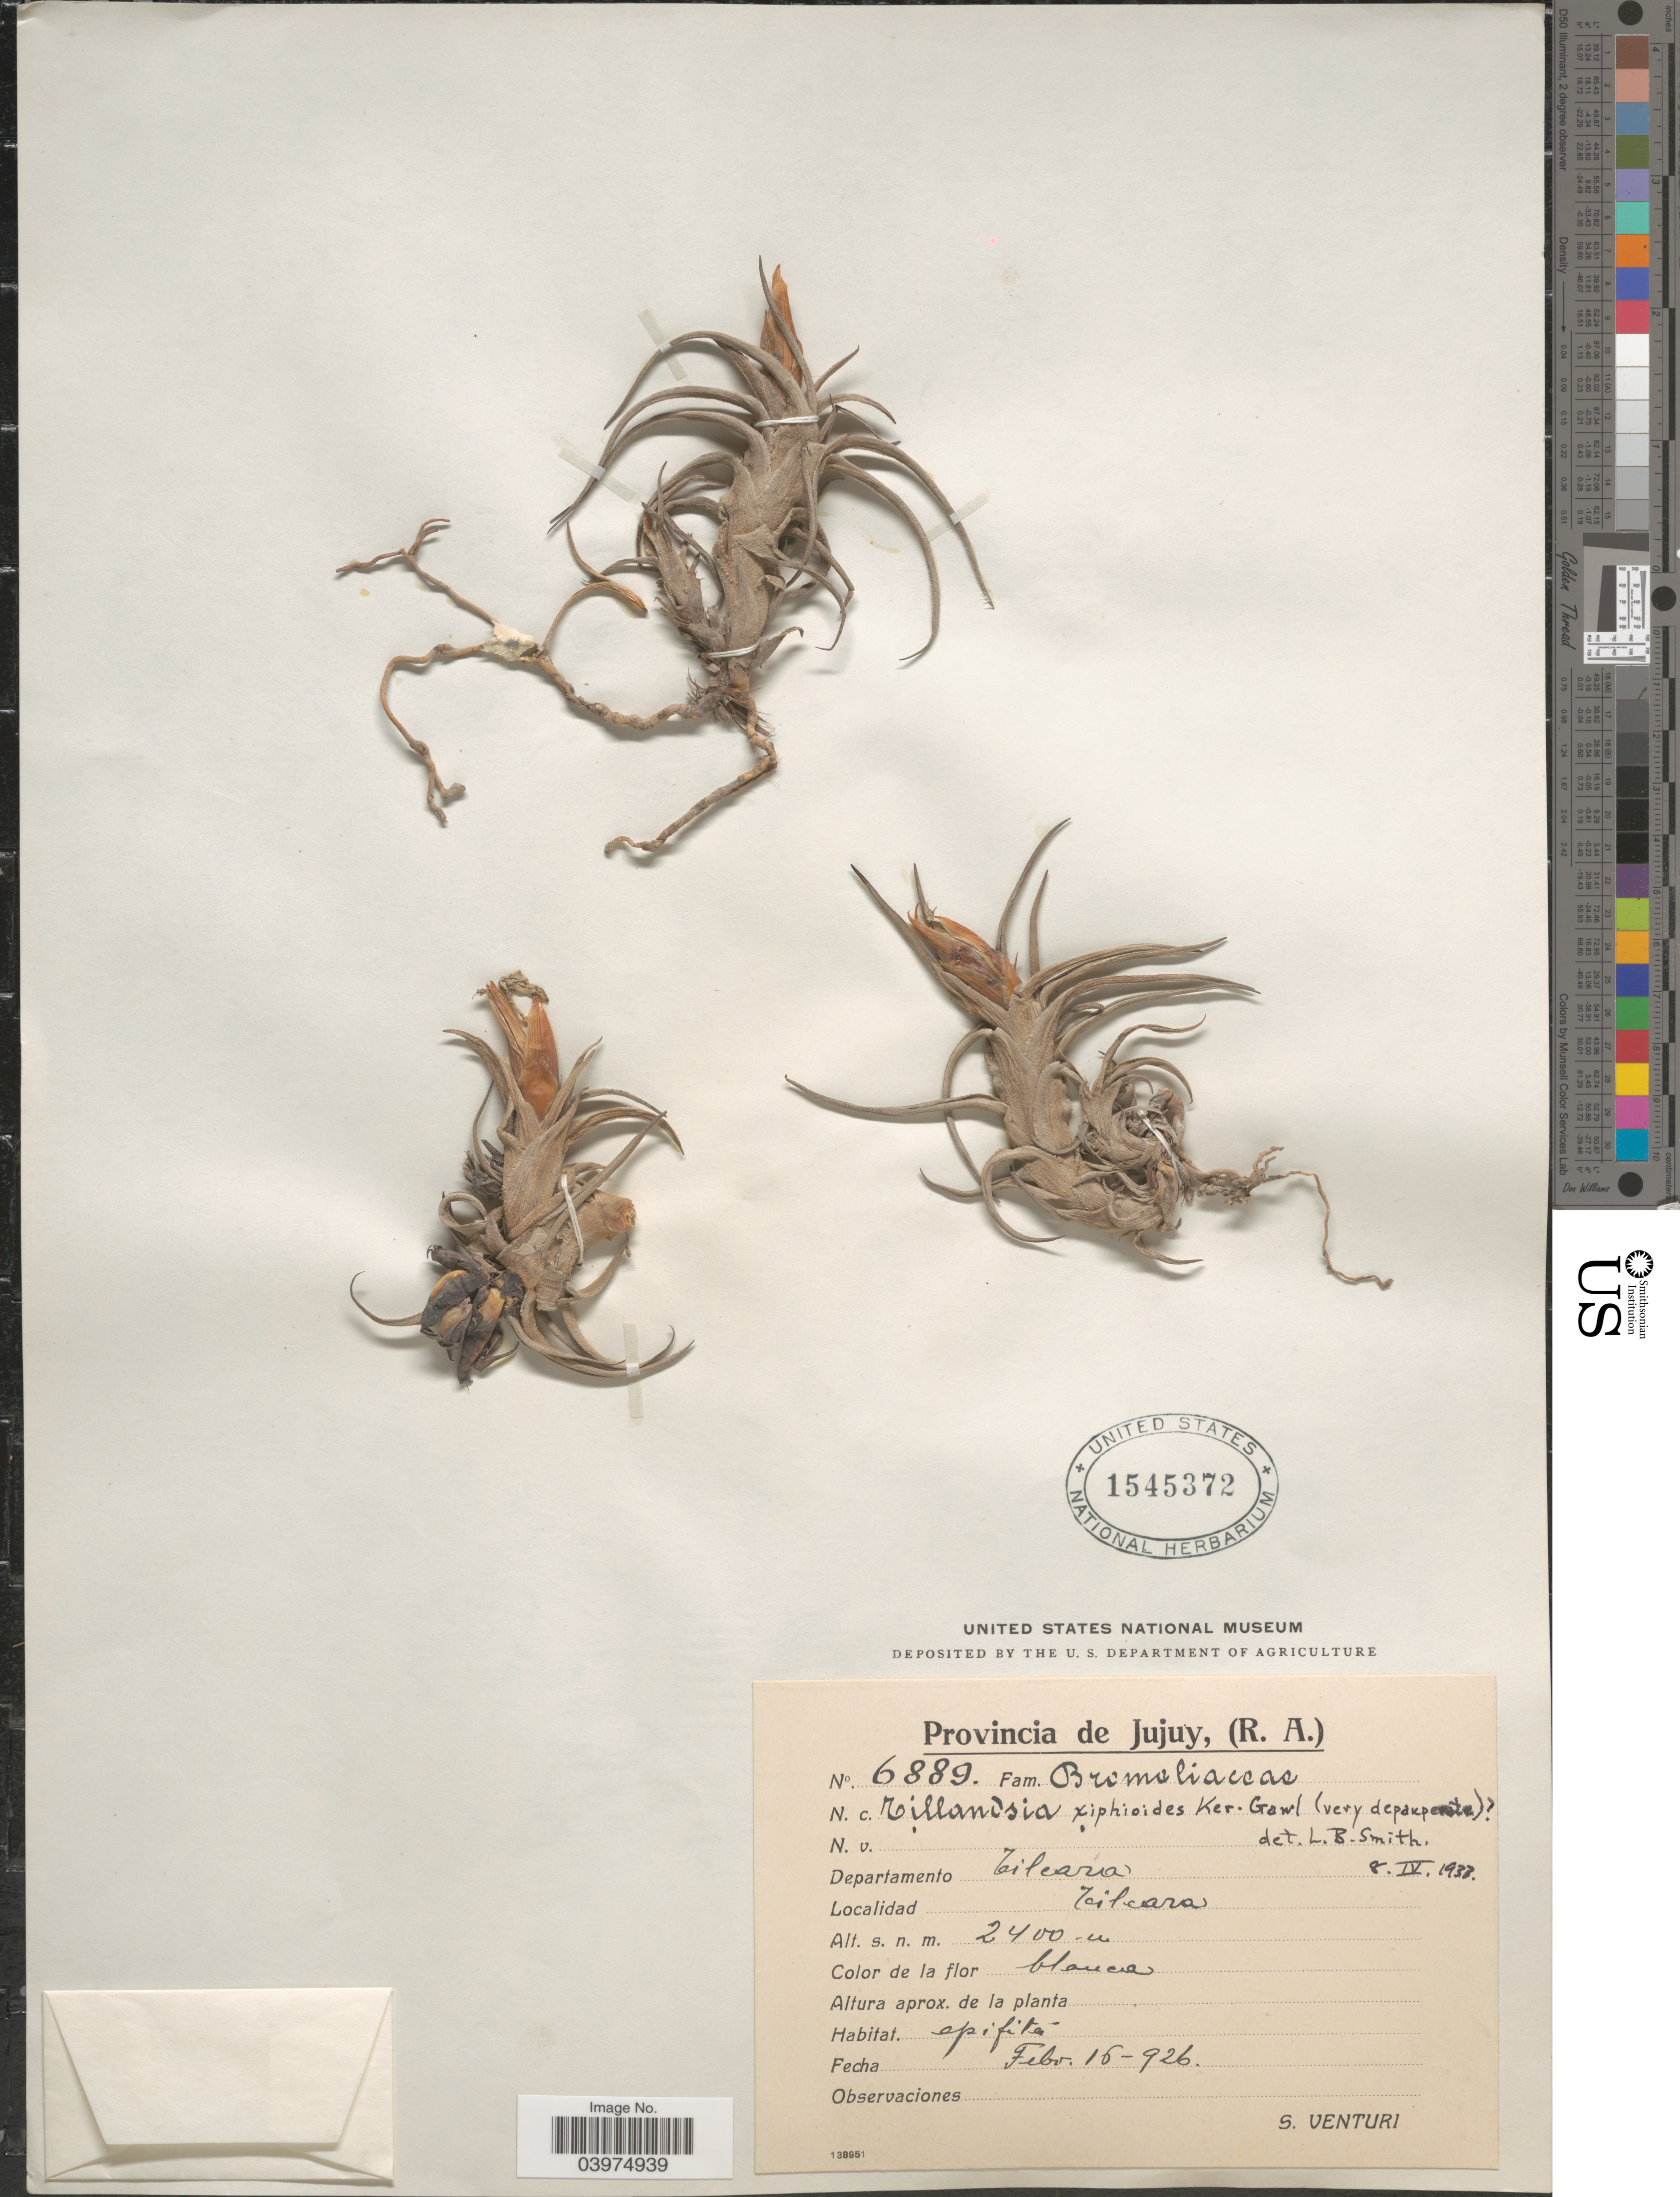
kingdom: Plantae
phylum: Tracheophyta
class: Liliopsida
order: Poales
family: Bromeliaceae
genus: Tillandsia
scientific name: Tillandsia xiphioides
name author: Ker Gawl.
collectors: S. Venturi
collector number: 6889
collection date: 1926-02-15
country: Argentina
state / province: Jujuy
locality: Departamento Tilcara. Tilcara.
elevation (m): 2400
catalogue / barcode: US 1545372